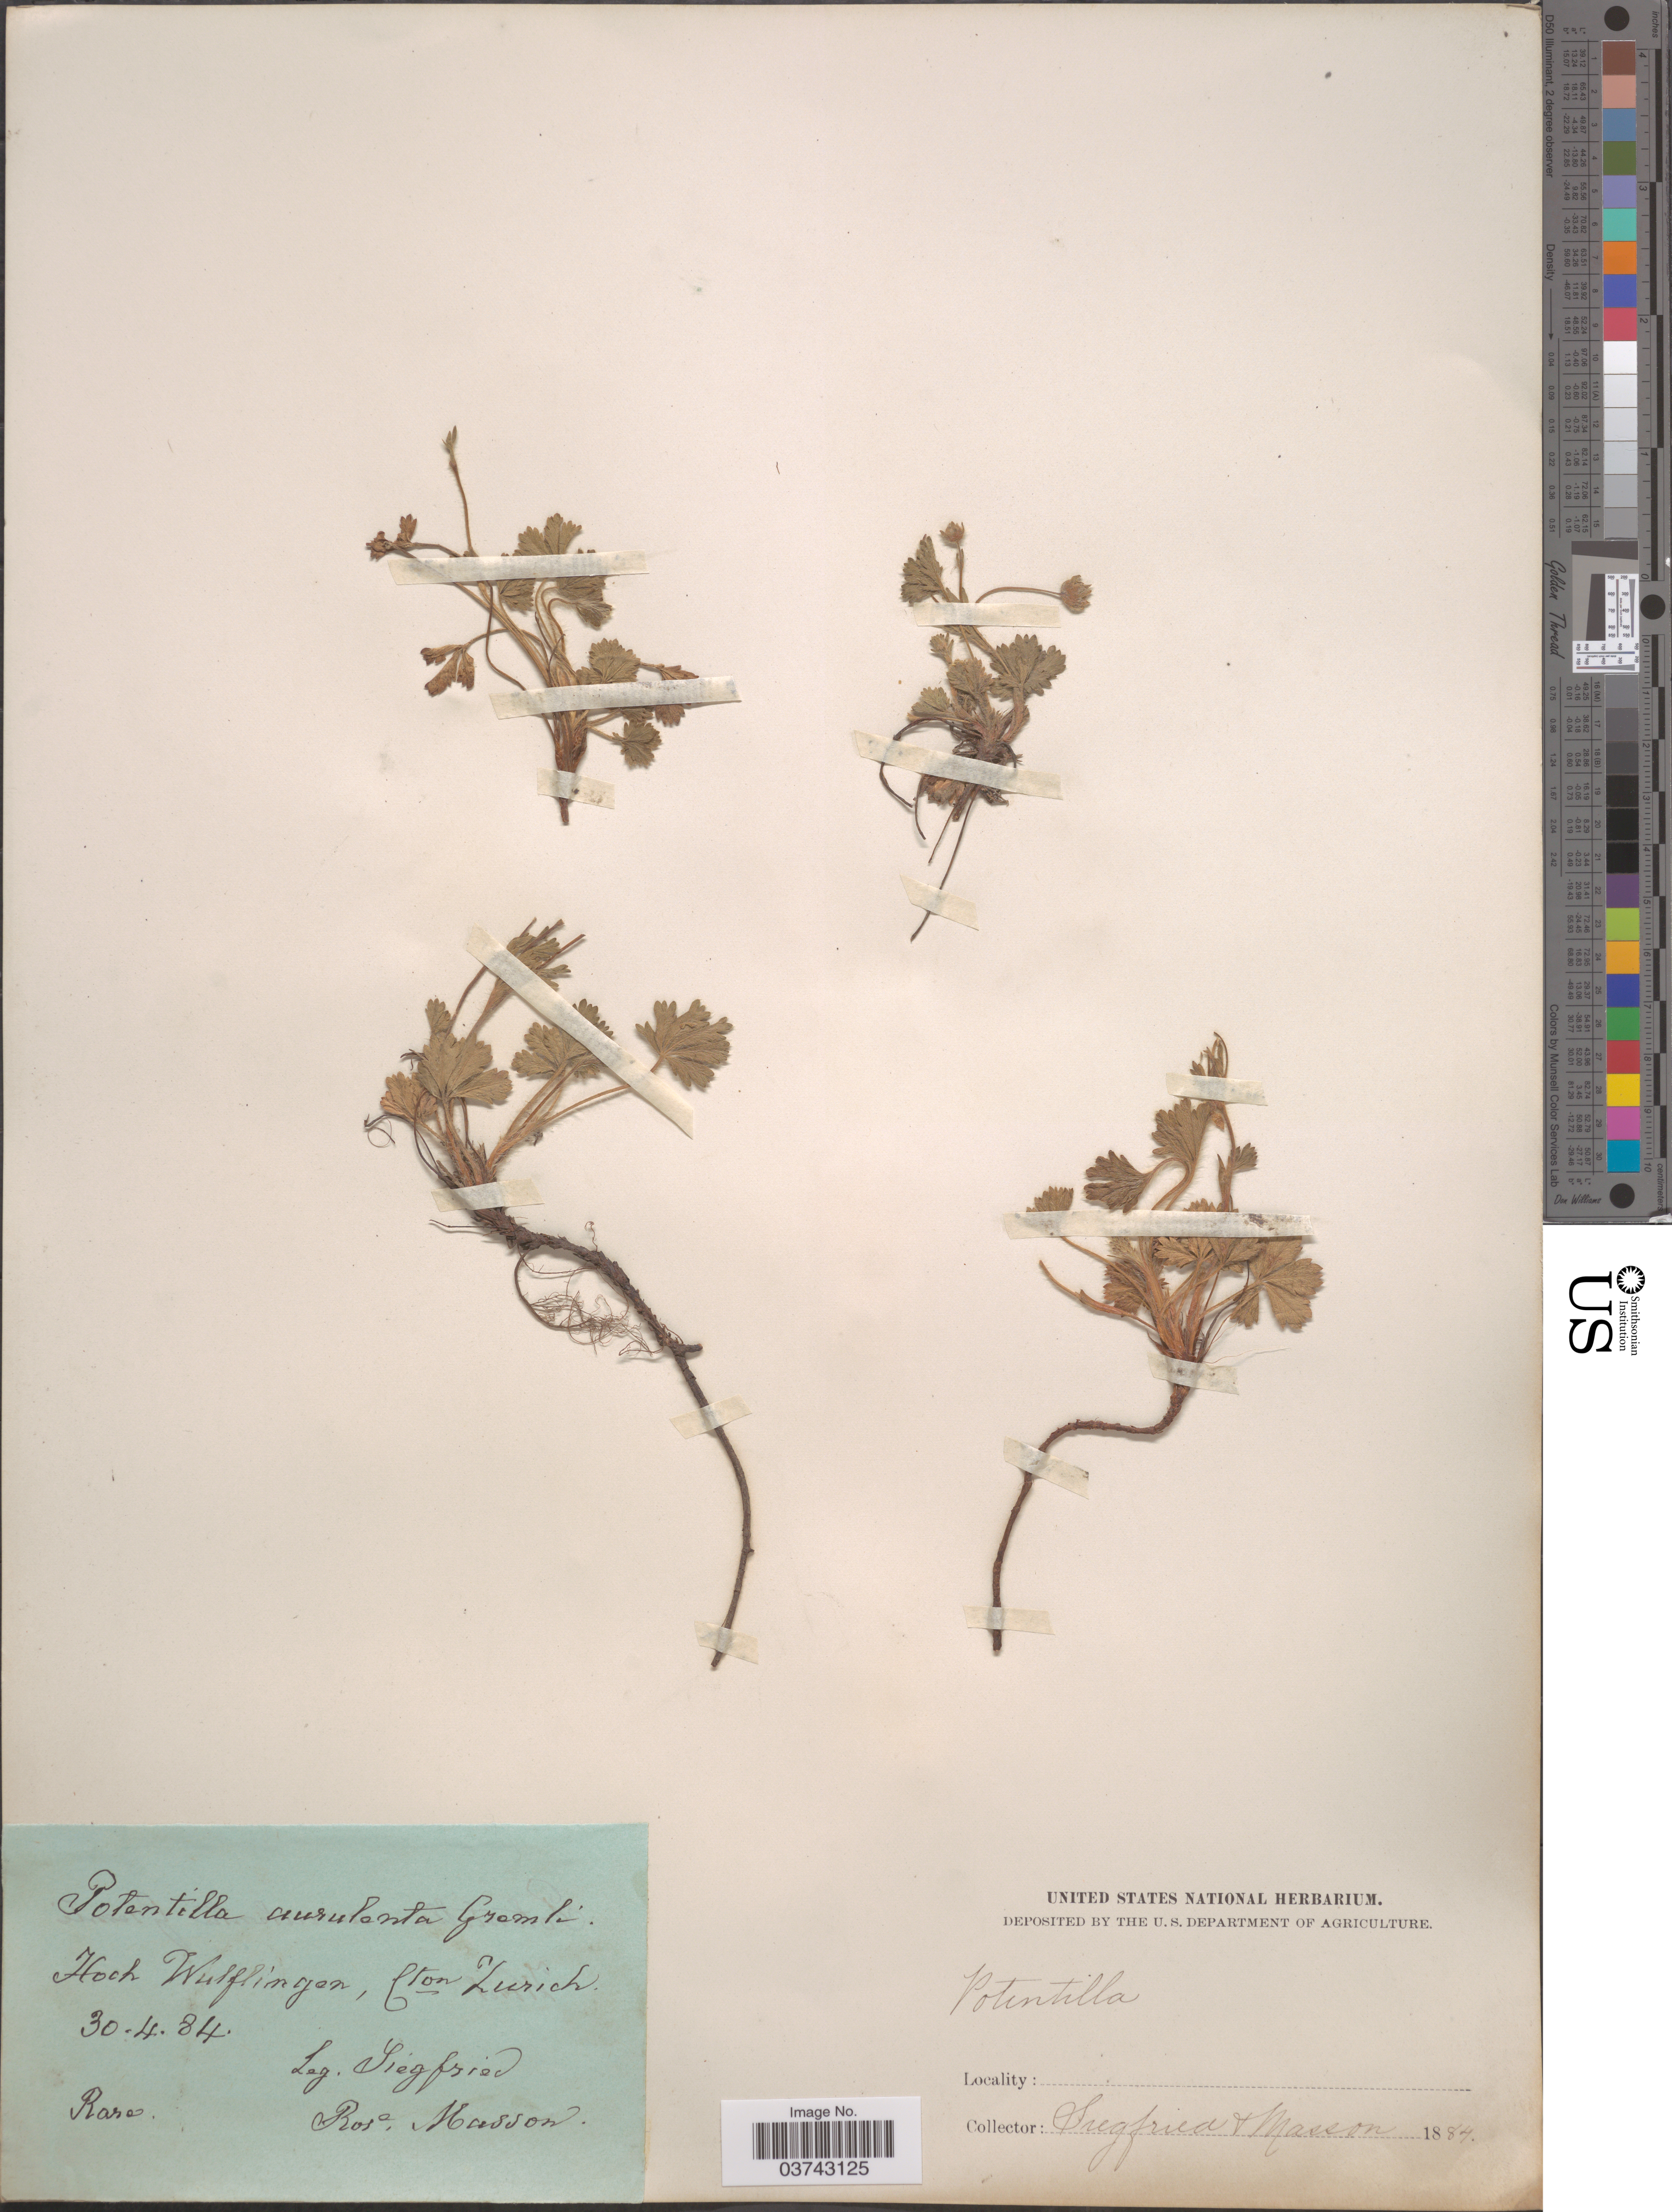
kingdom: Plantae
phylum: Tracheophyta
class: Magnoliopsida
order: Rosales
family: Rosaceae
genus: Potentilla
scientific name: Potentilla sp.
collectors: Siegfried & R. Masson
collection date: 1884-04-30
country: Switzerland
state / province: Zurich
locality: Hoch Wulflingen, Cton Zurich.